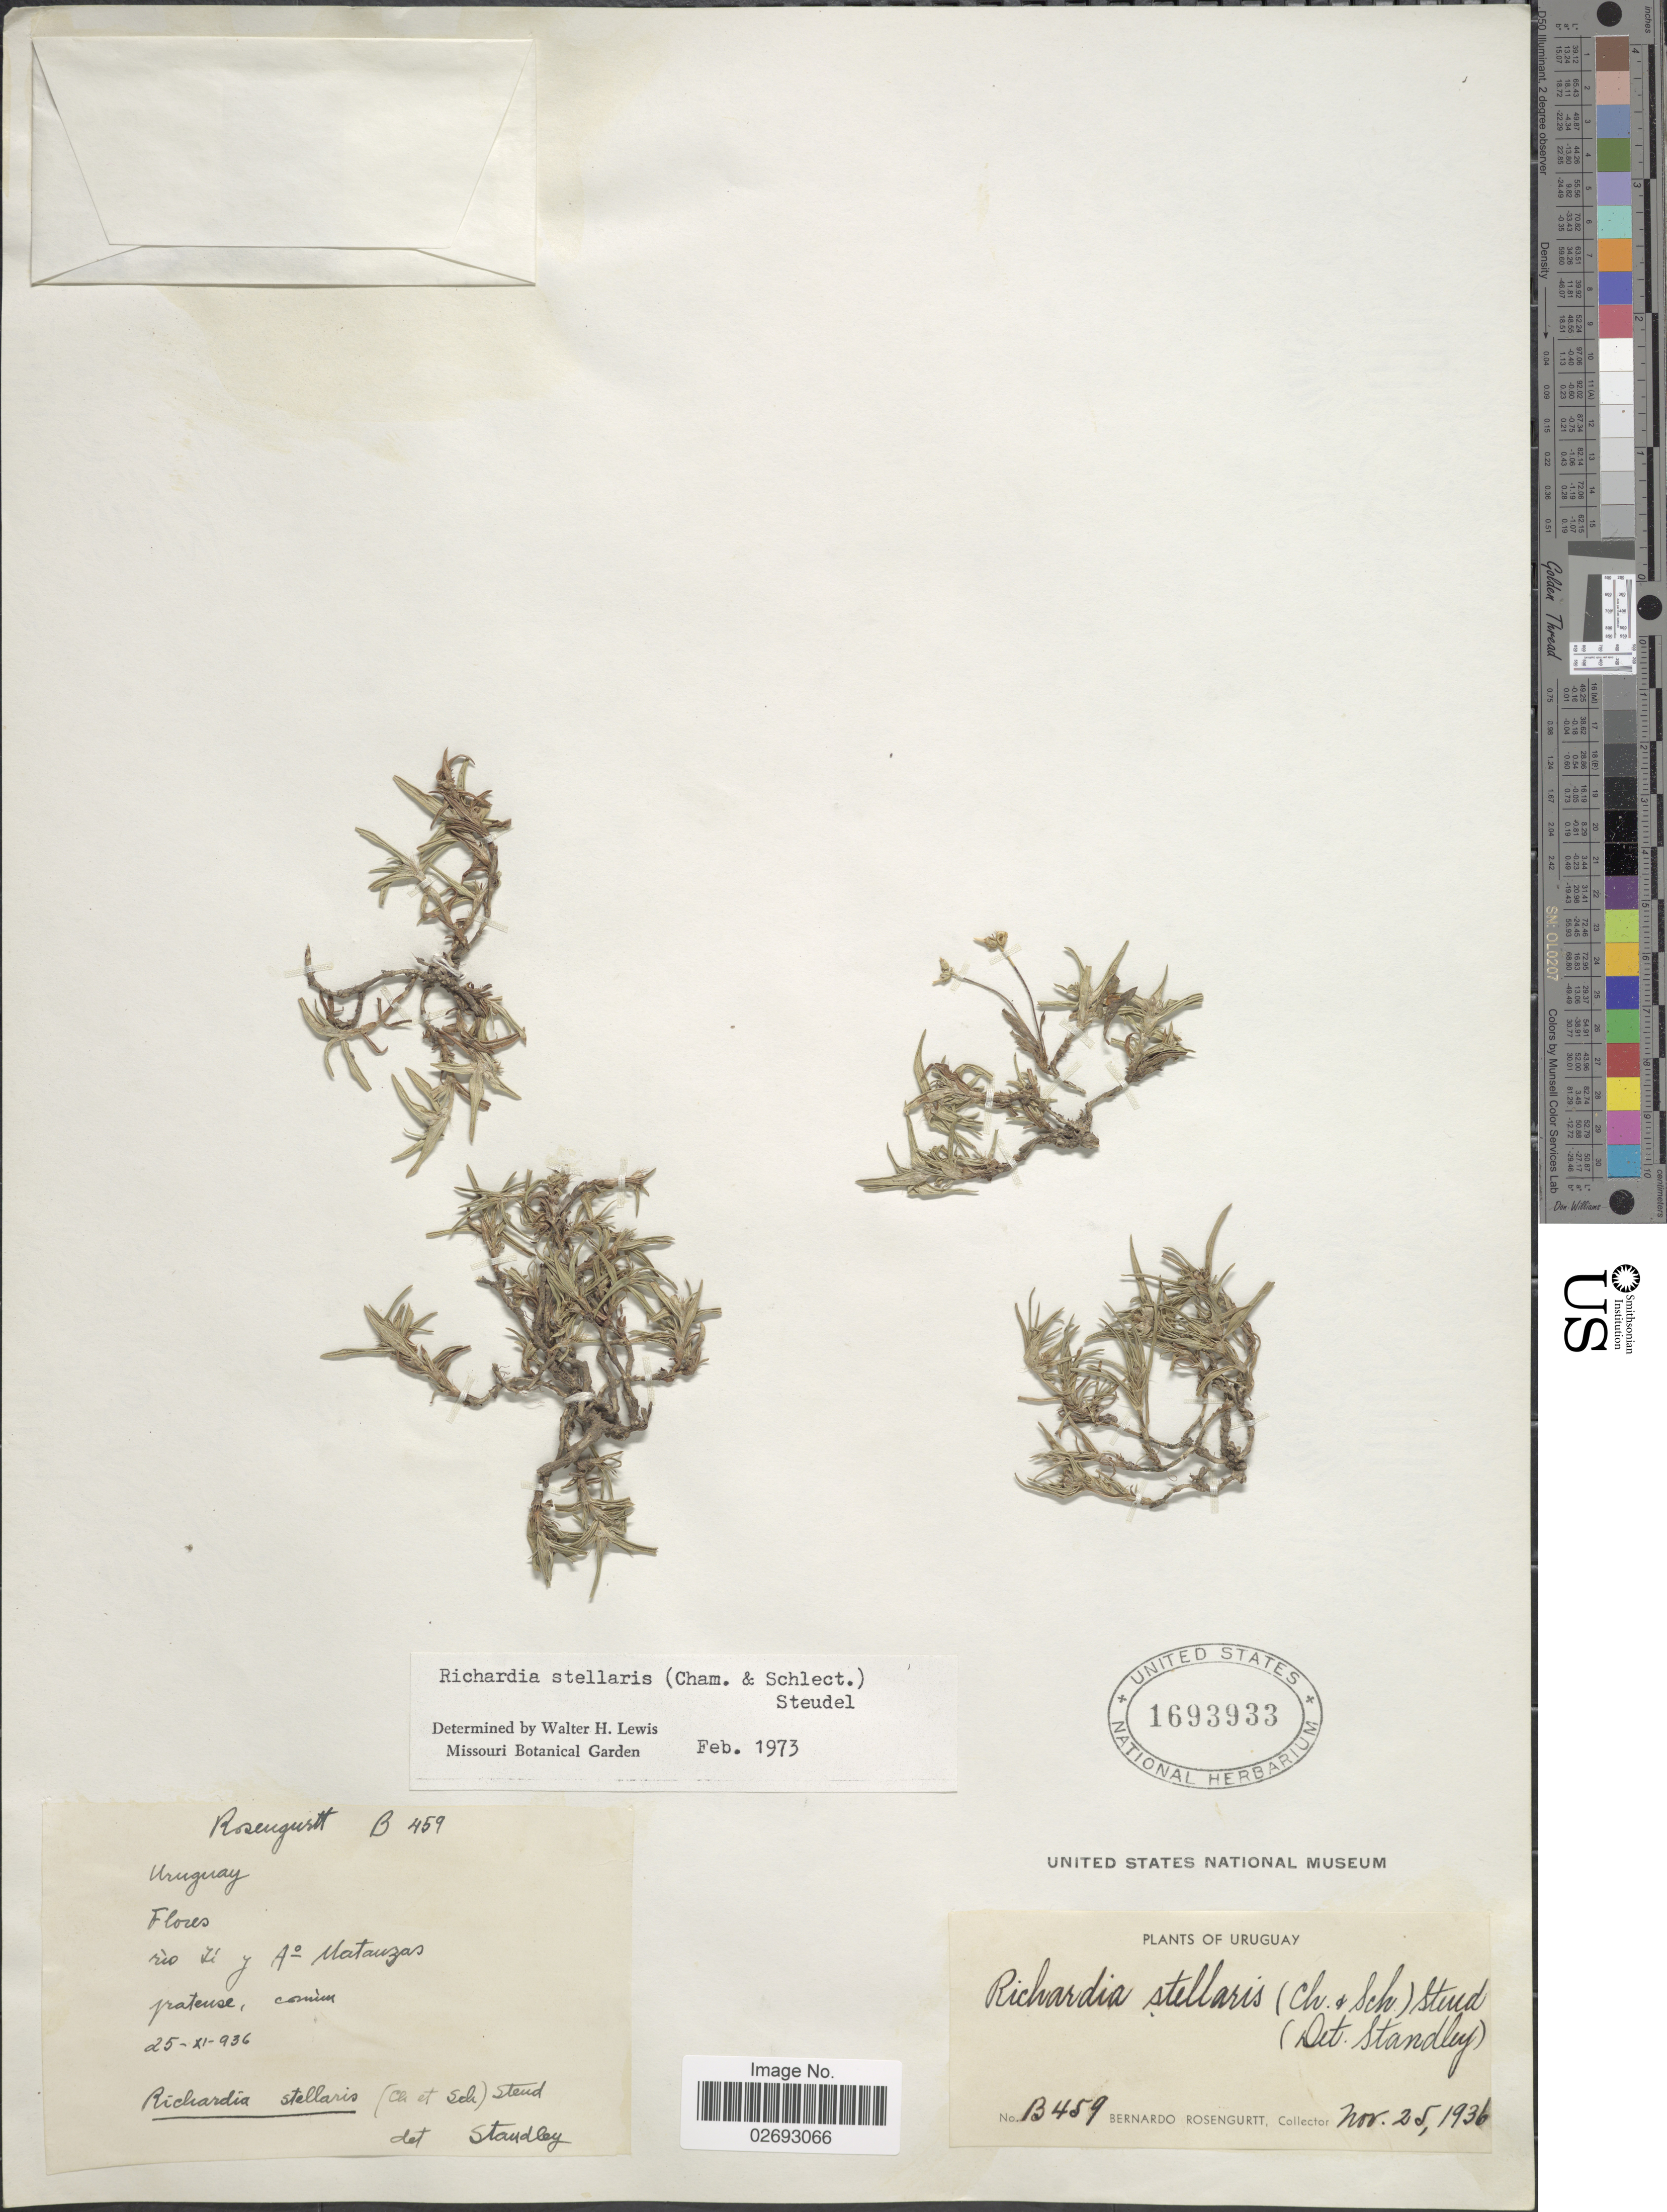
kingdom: Plantae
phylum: Tracheophyta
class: Magnoliopsida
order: Gentianales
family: Rubiaceae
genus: Richardia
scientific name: Richardia stellaris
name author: (Cham. & Schltdl.) Steud.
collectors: B. Rosengurtt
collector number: B459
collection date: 1936-11-25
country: Uruguay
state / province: Flores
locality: Rio de y Ao Matanzas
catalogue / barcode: US 1693933